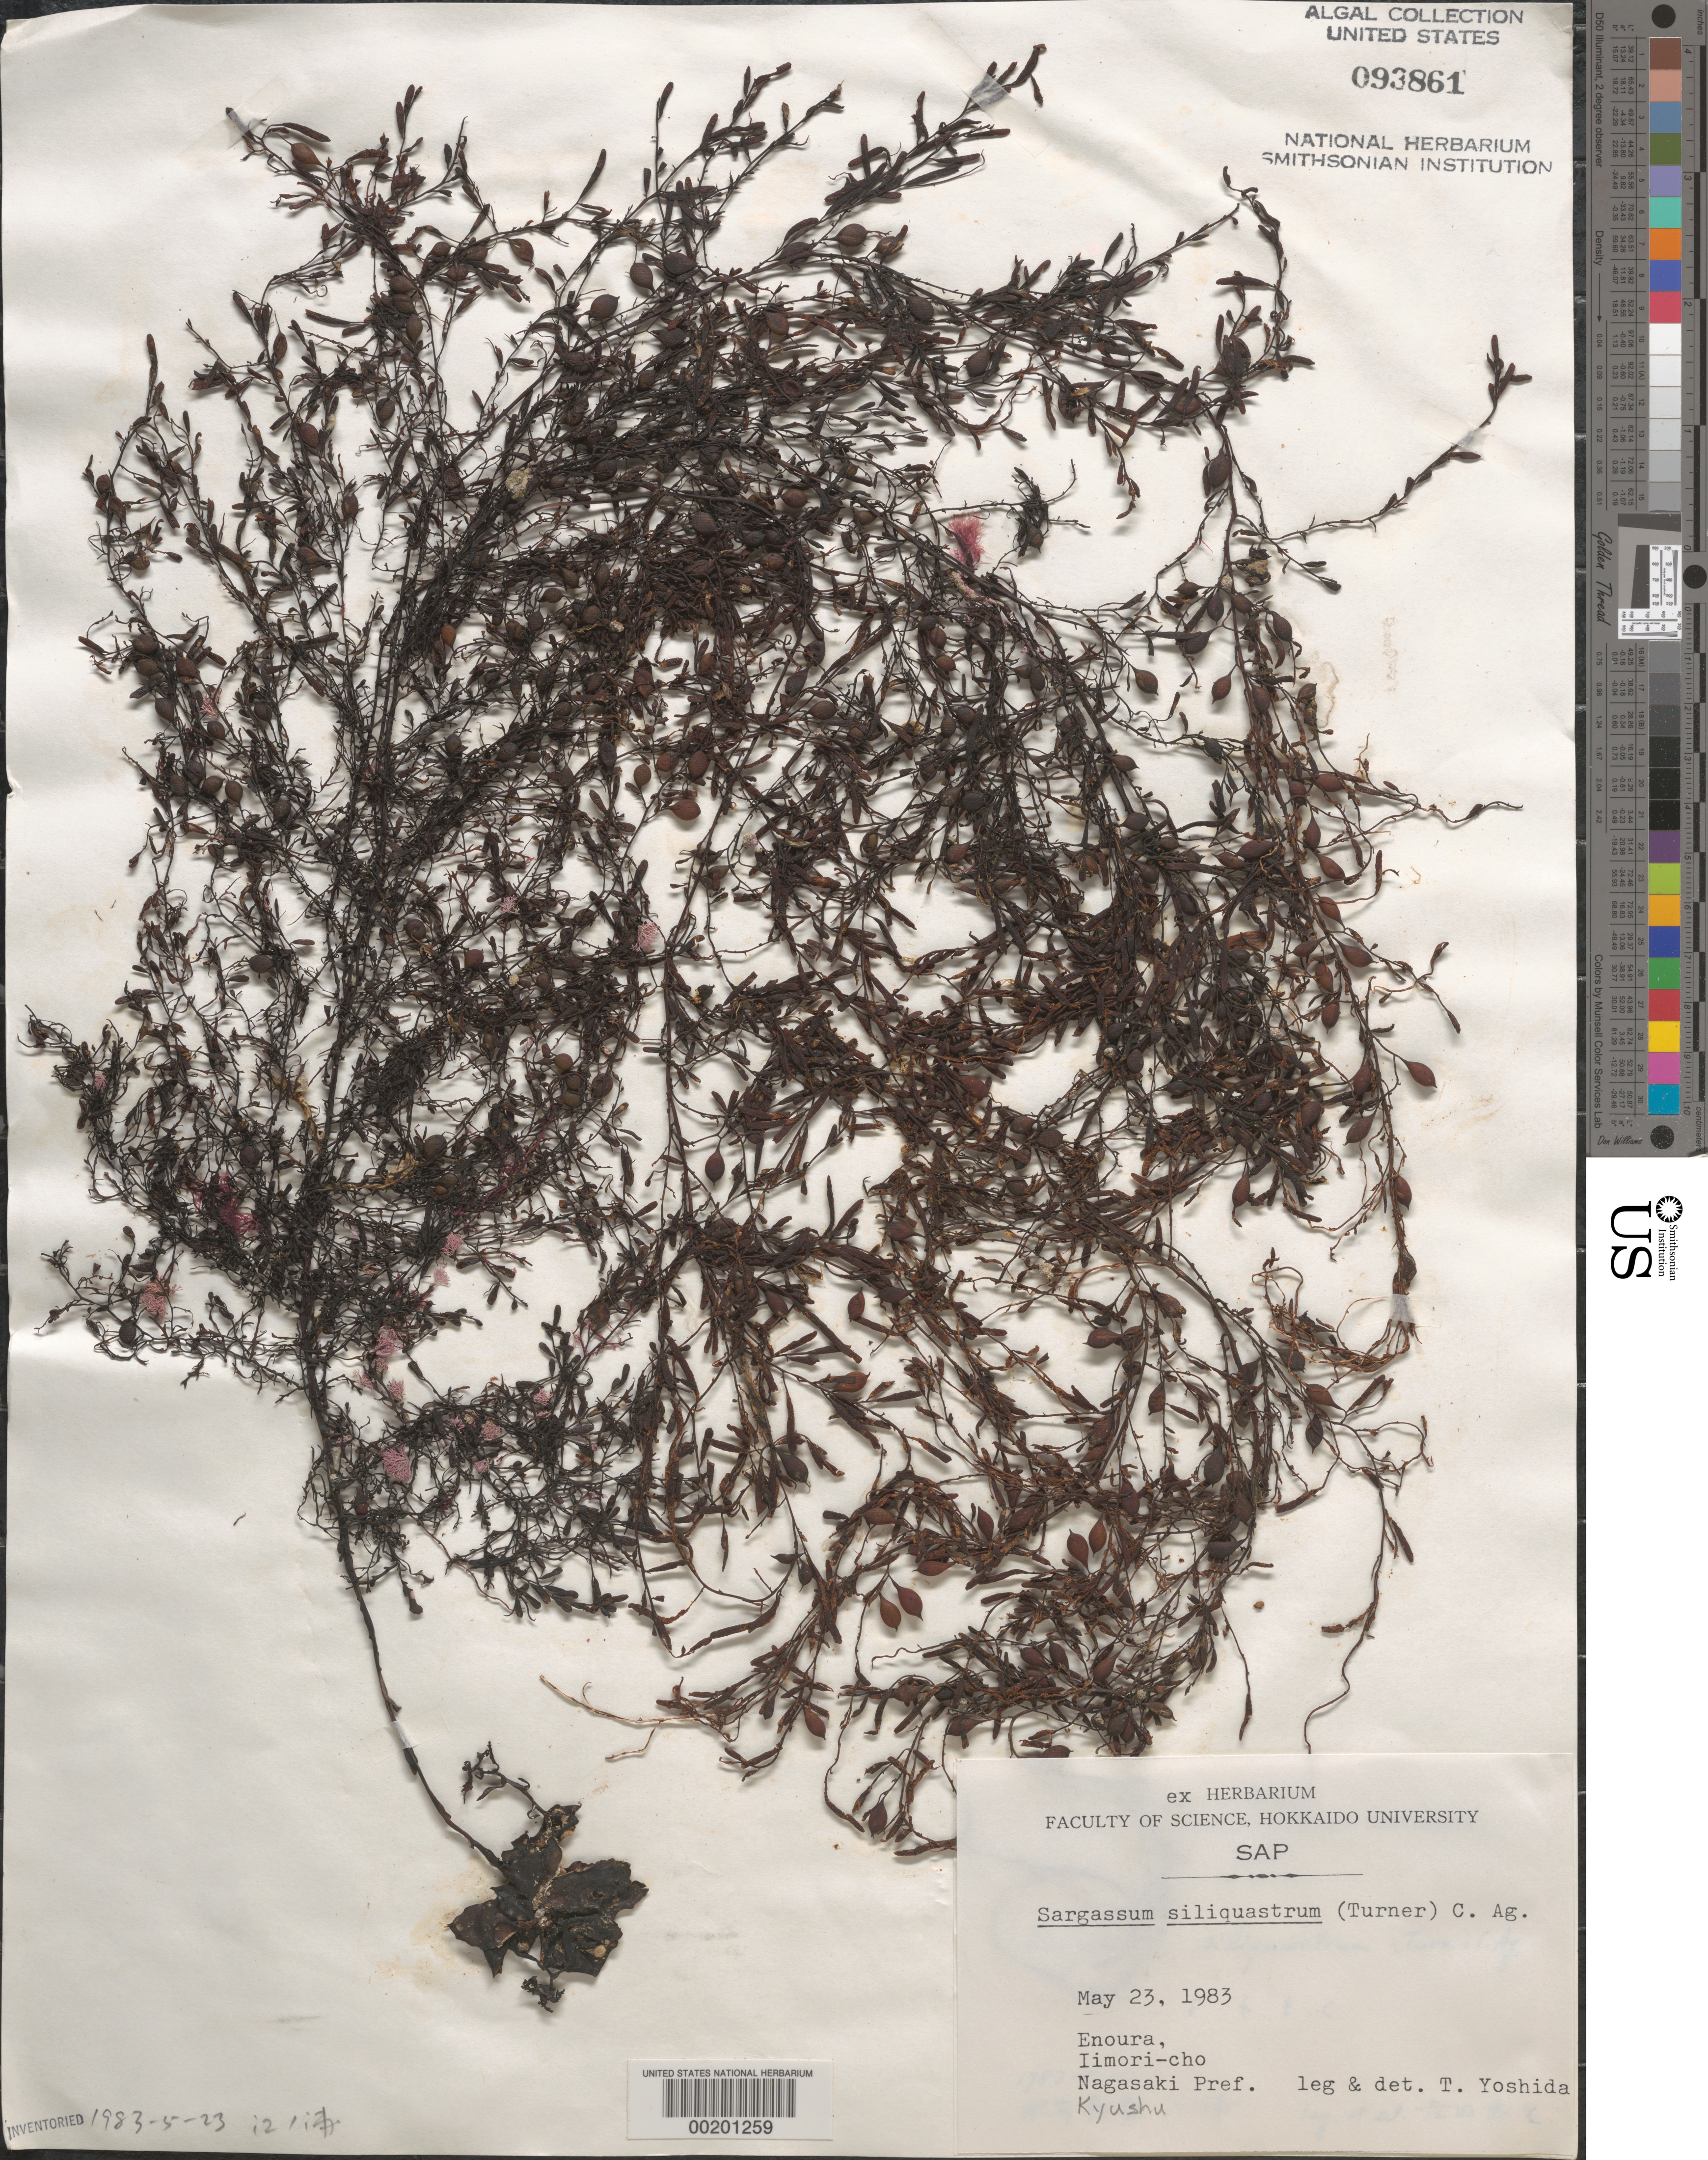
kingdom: Chromista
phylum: Ochrophyta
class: Phaeophyceae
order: Fucales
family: Sargassaceae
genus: Sargassum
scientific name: Sargassum siliquastrum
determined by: Yoshida, T.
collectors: T. Yoshida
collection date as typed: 23 May 1983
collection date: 1983-05-23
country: Japan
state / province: Nagasaki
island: Kyushu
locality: Enoura, Iimori-cho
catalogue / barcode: US 93861